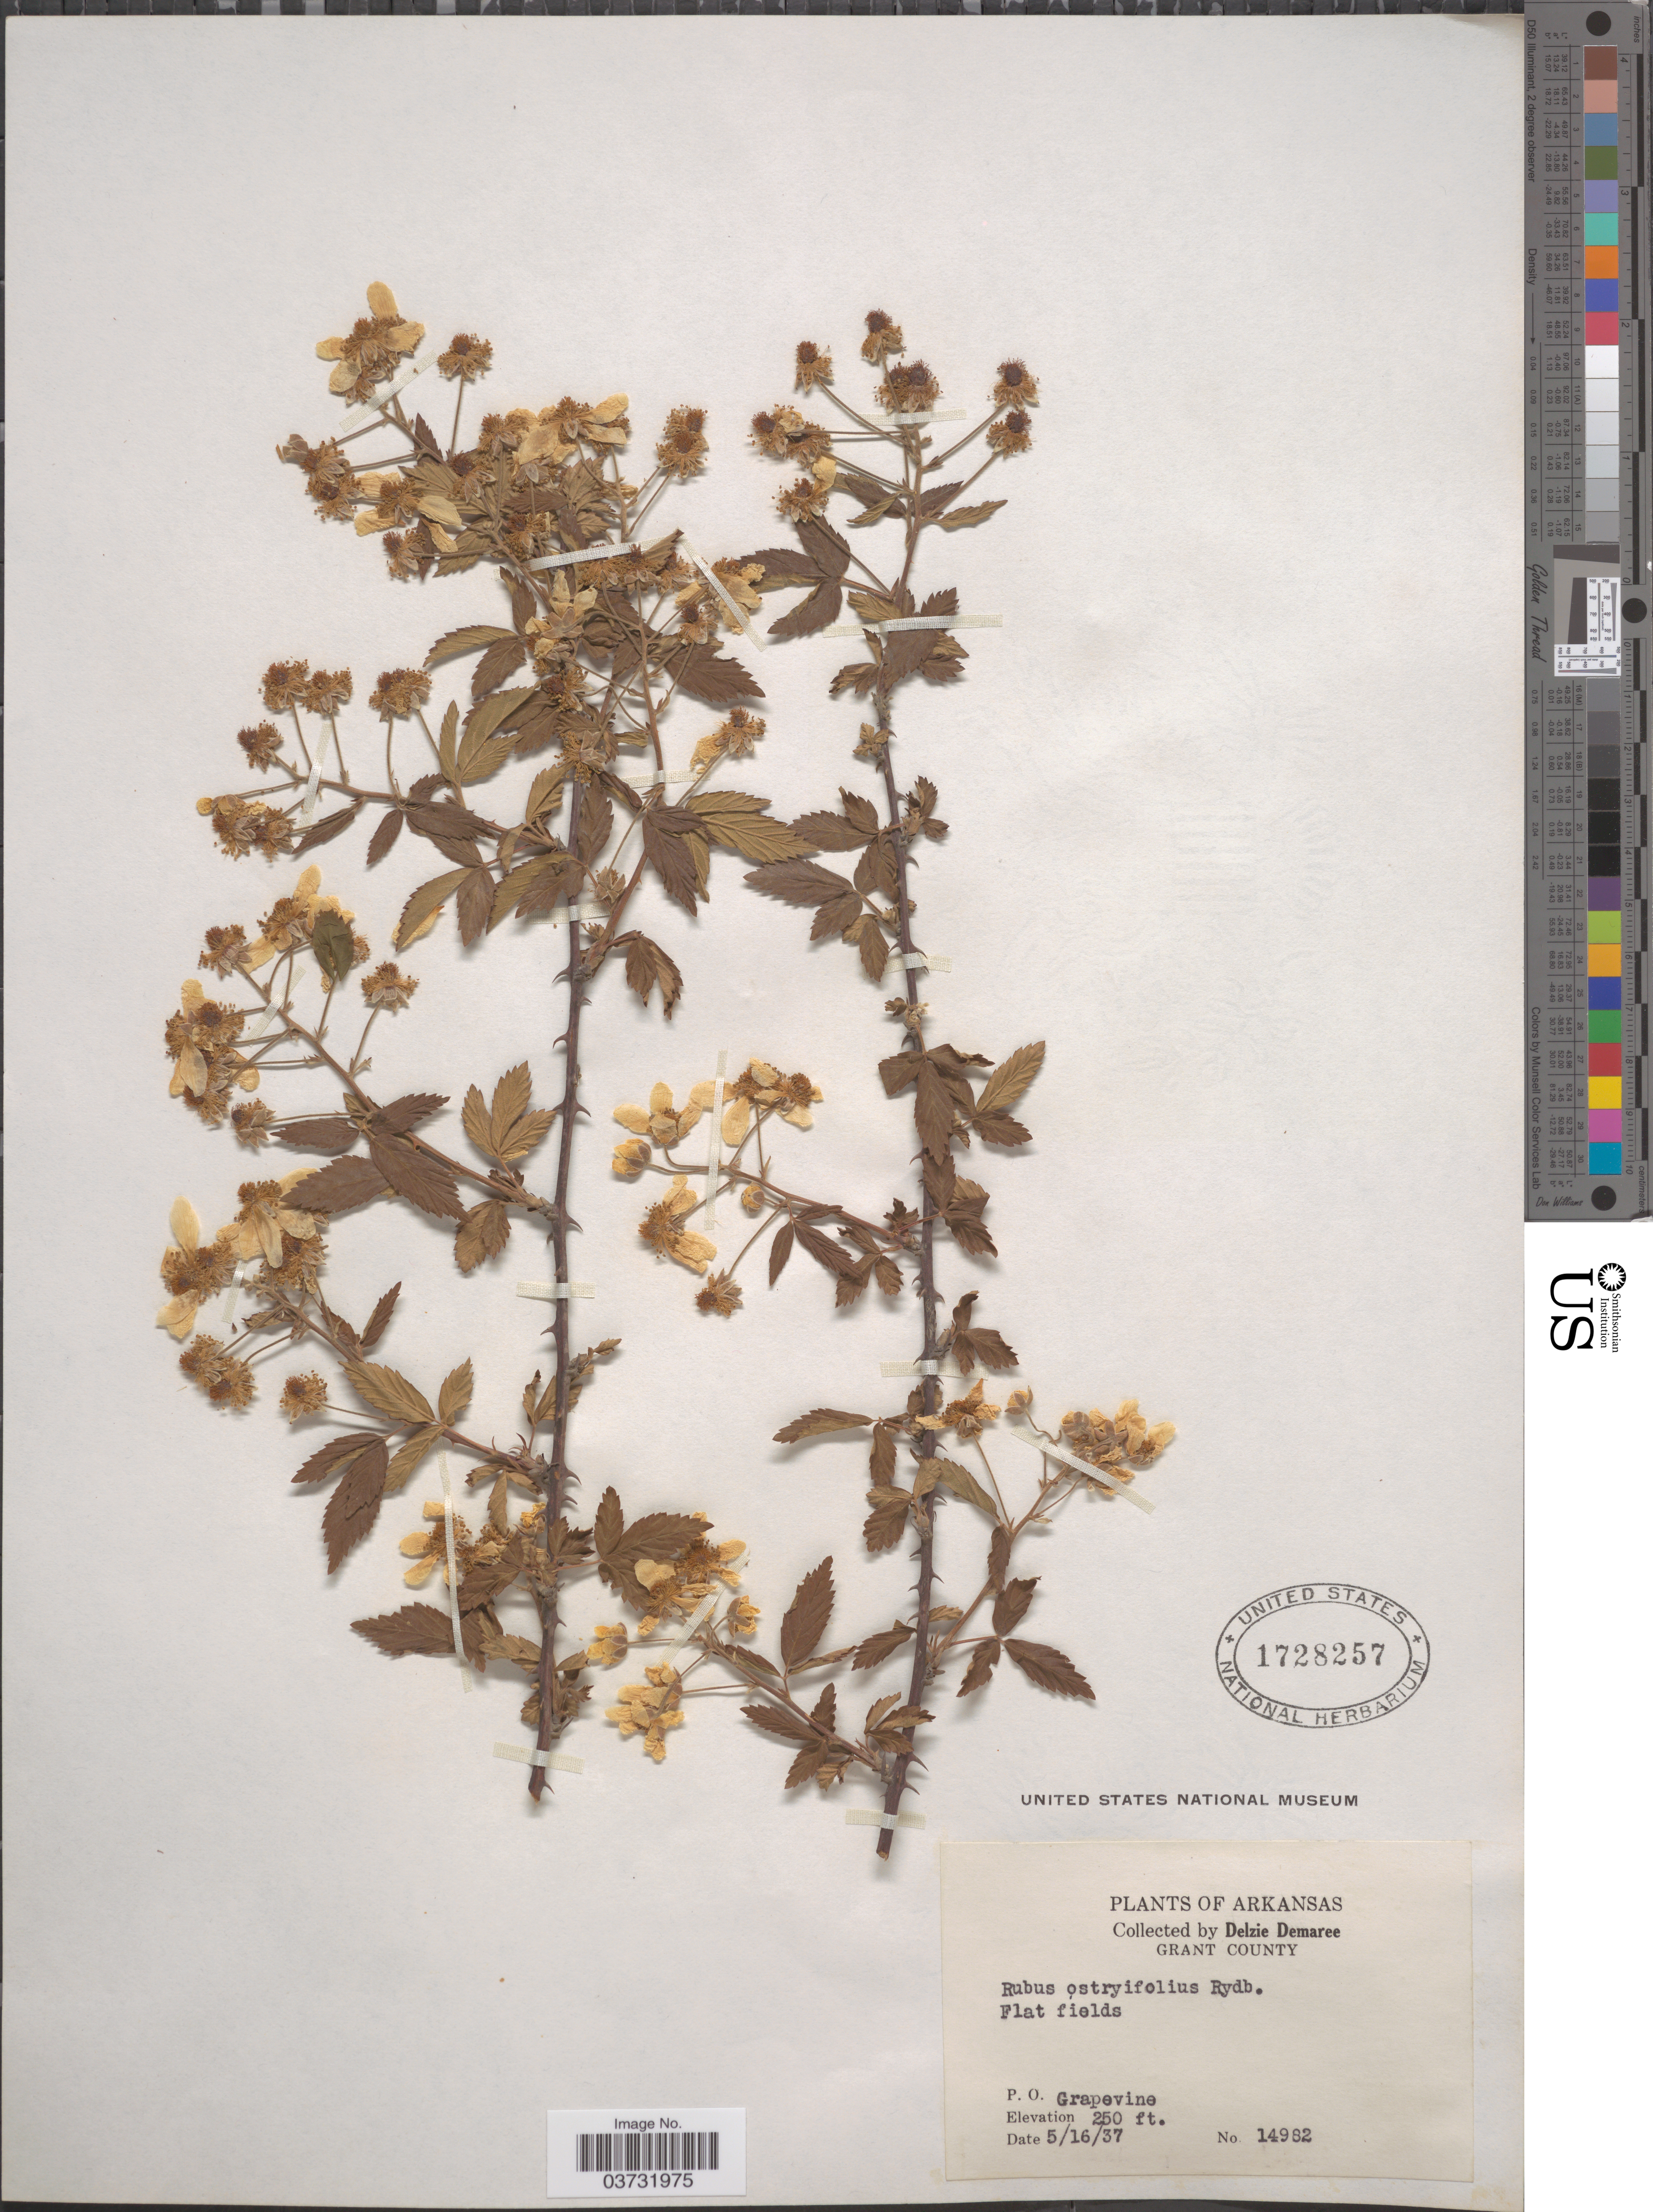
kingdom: Plantae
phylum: Tracheophyta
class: Magnoliopsida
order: Rosales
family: Rosaceae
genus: Rubus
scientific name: Rubus ostryifolius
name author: Rydb.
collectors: D. Demaree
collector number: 14982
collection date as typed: Transcribed d/m/y: 16/5/37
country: United States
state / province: Arkansas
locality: Grant County. P.O. Grapevine.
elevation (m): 76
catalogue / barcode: US 1728257